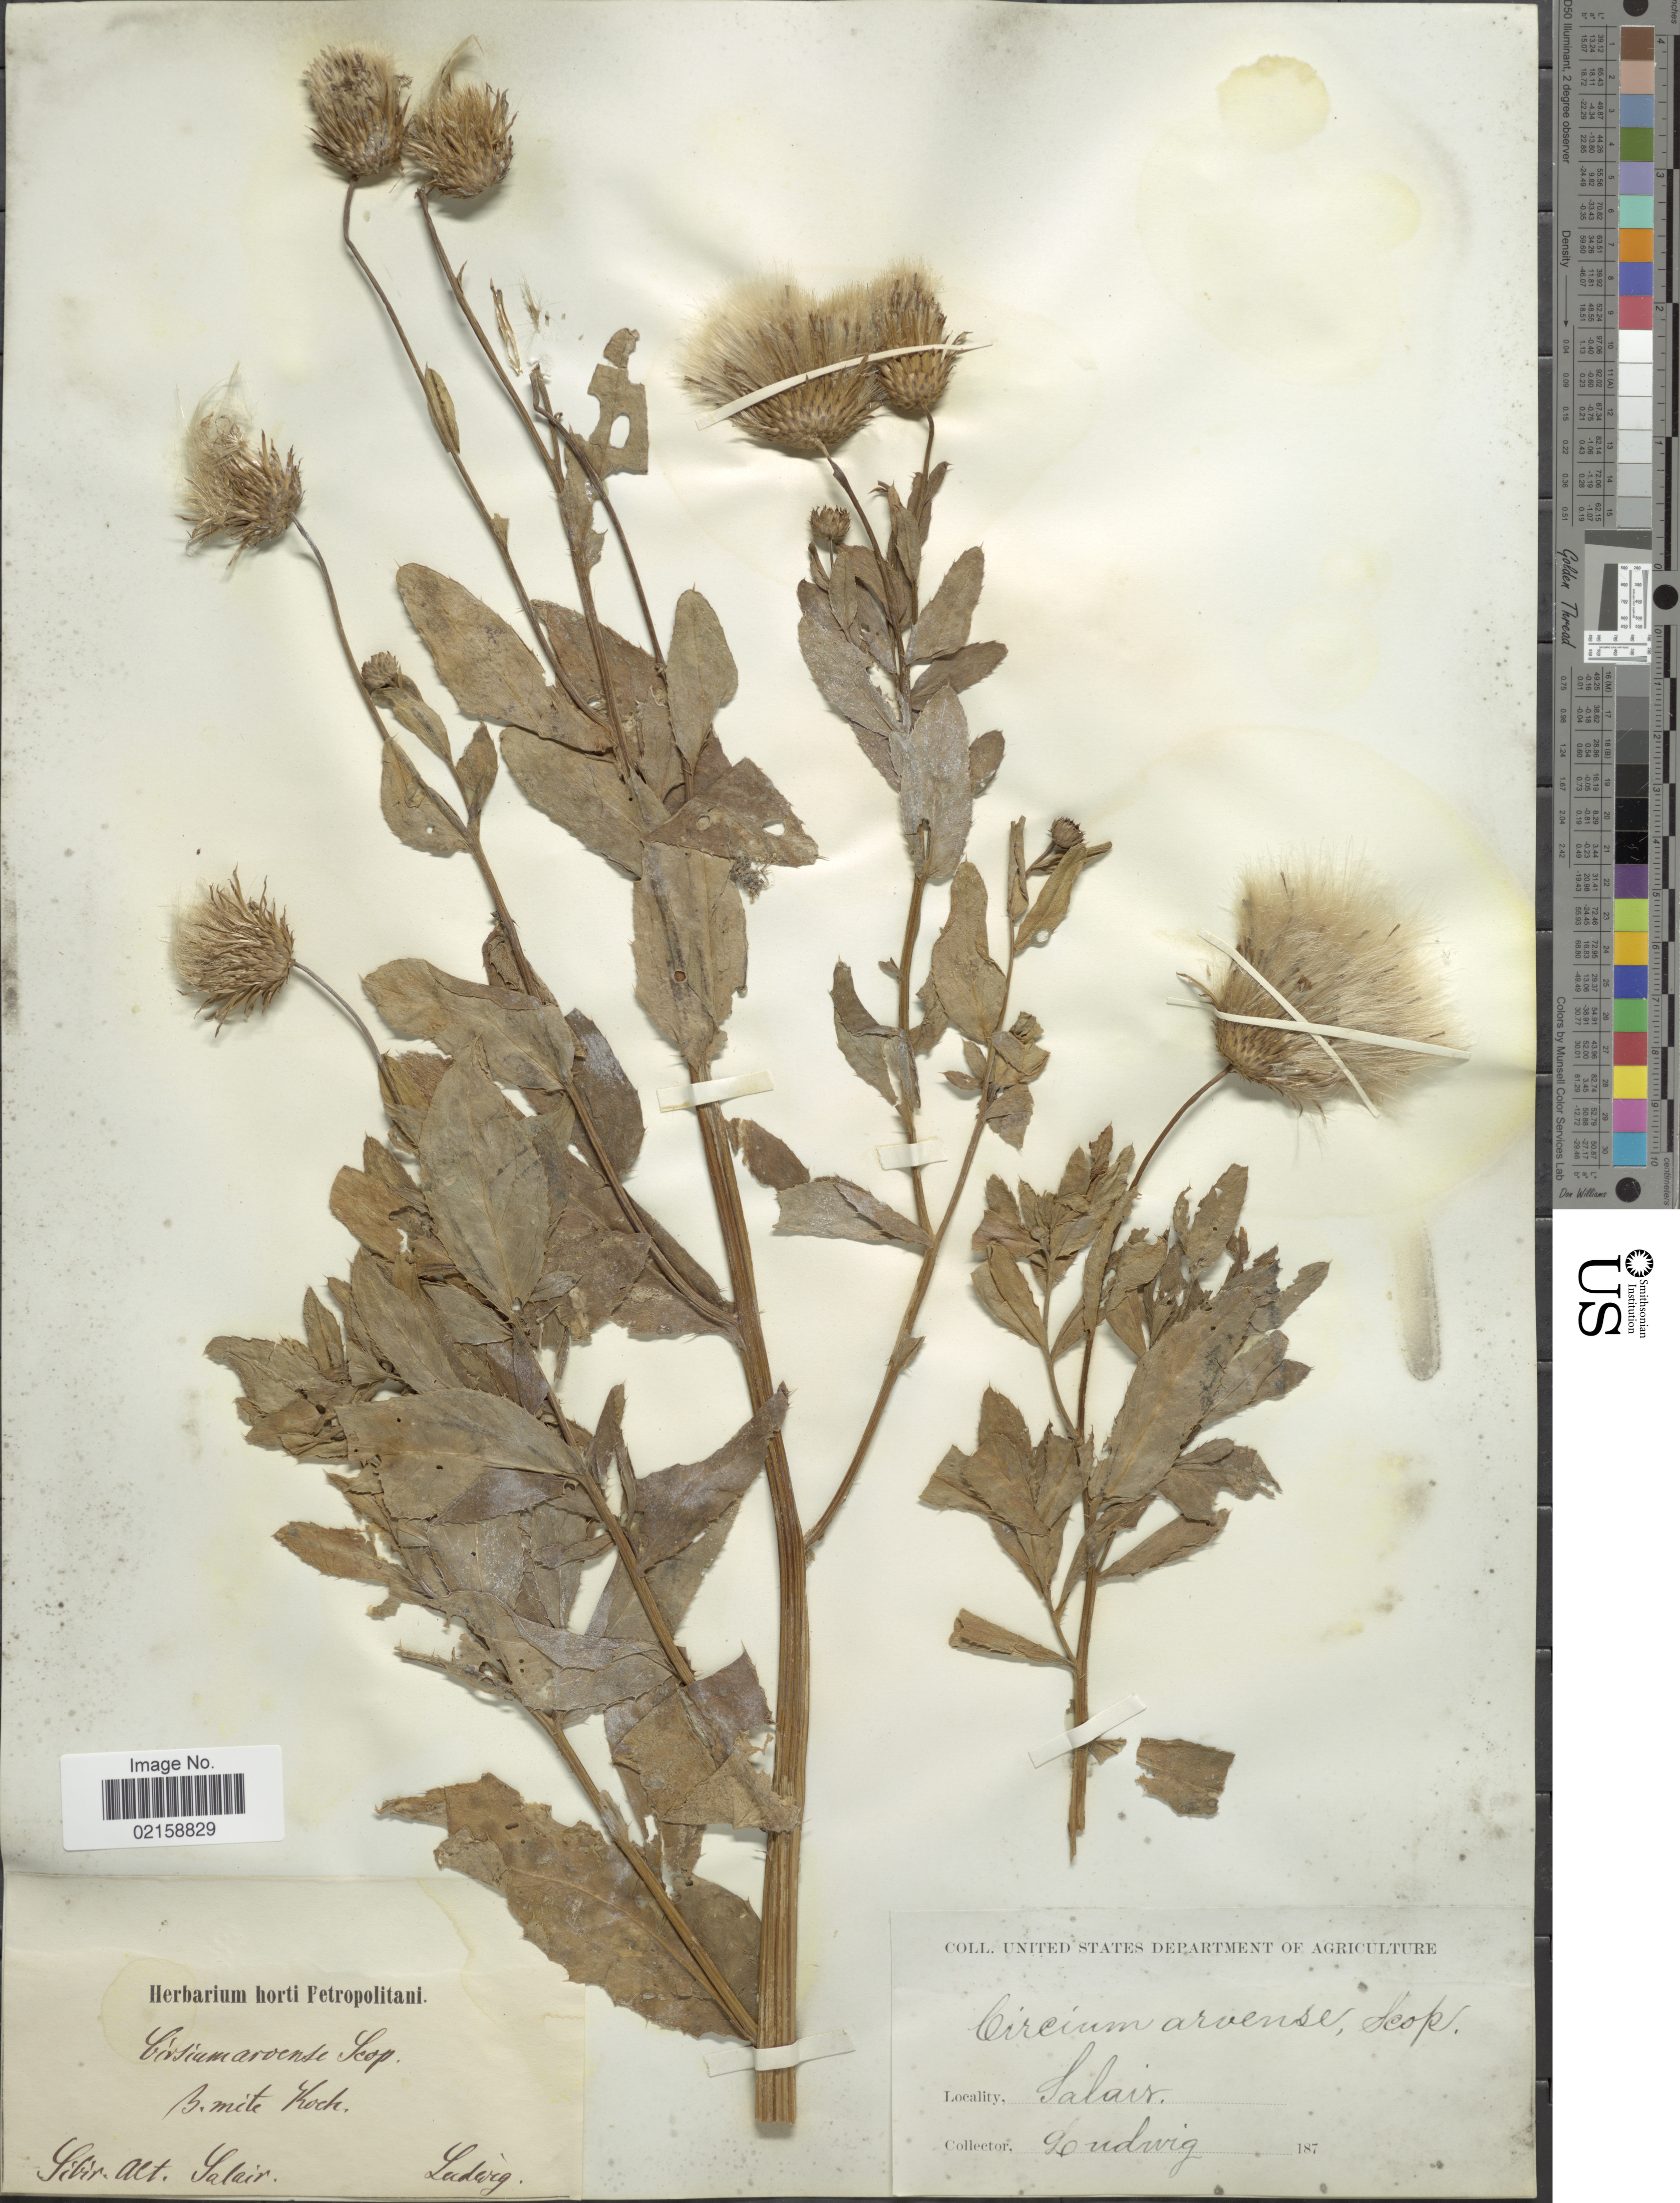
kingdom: Plantae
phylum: Tracheophyta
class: Magnoliopsida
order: Asterales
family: Asteraceae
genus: Cirsium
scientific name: Cirsium arvense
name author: (L.) Scop.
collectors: Ludwig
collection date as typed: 187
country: Russian Federation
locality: Sibiria Altaica, Salair